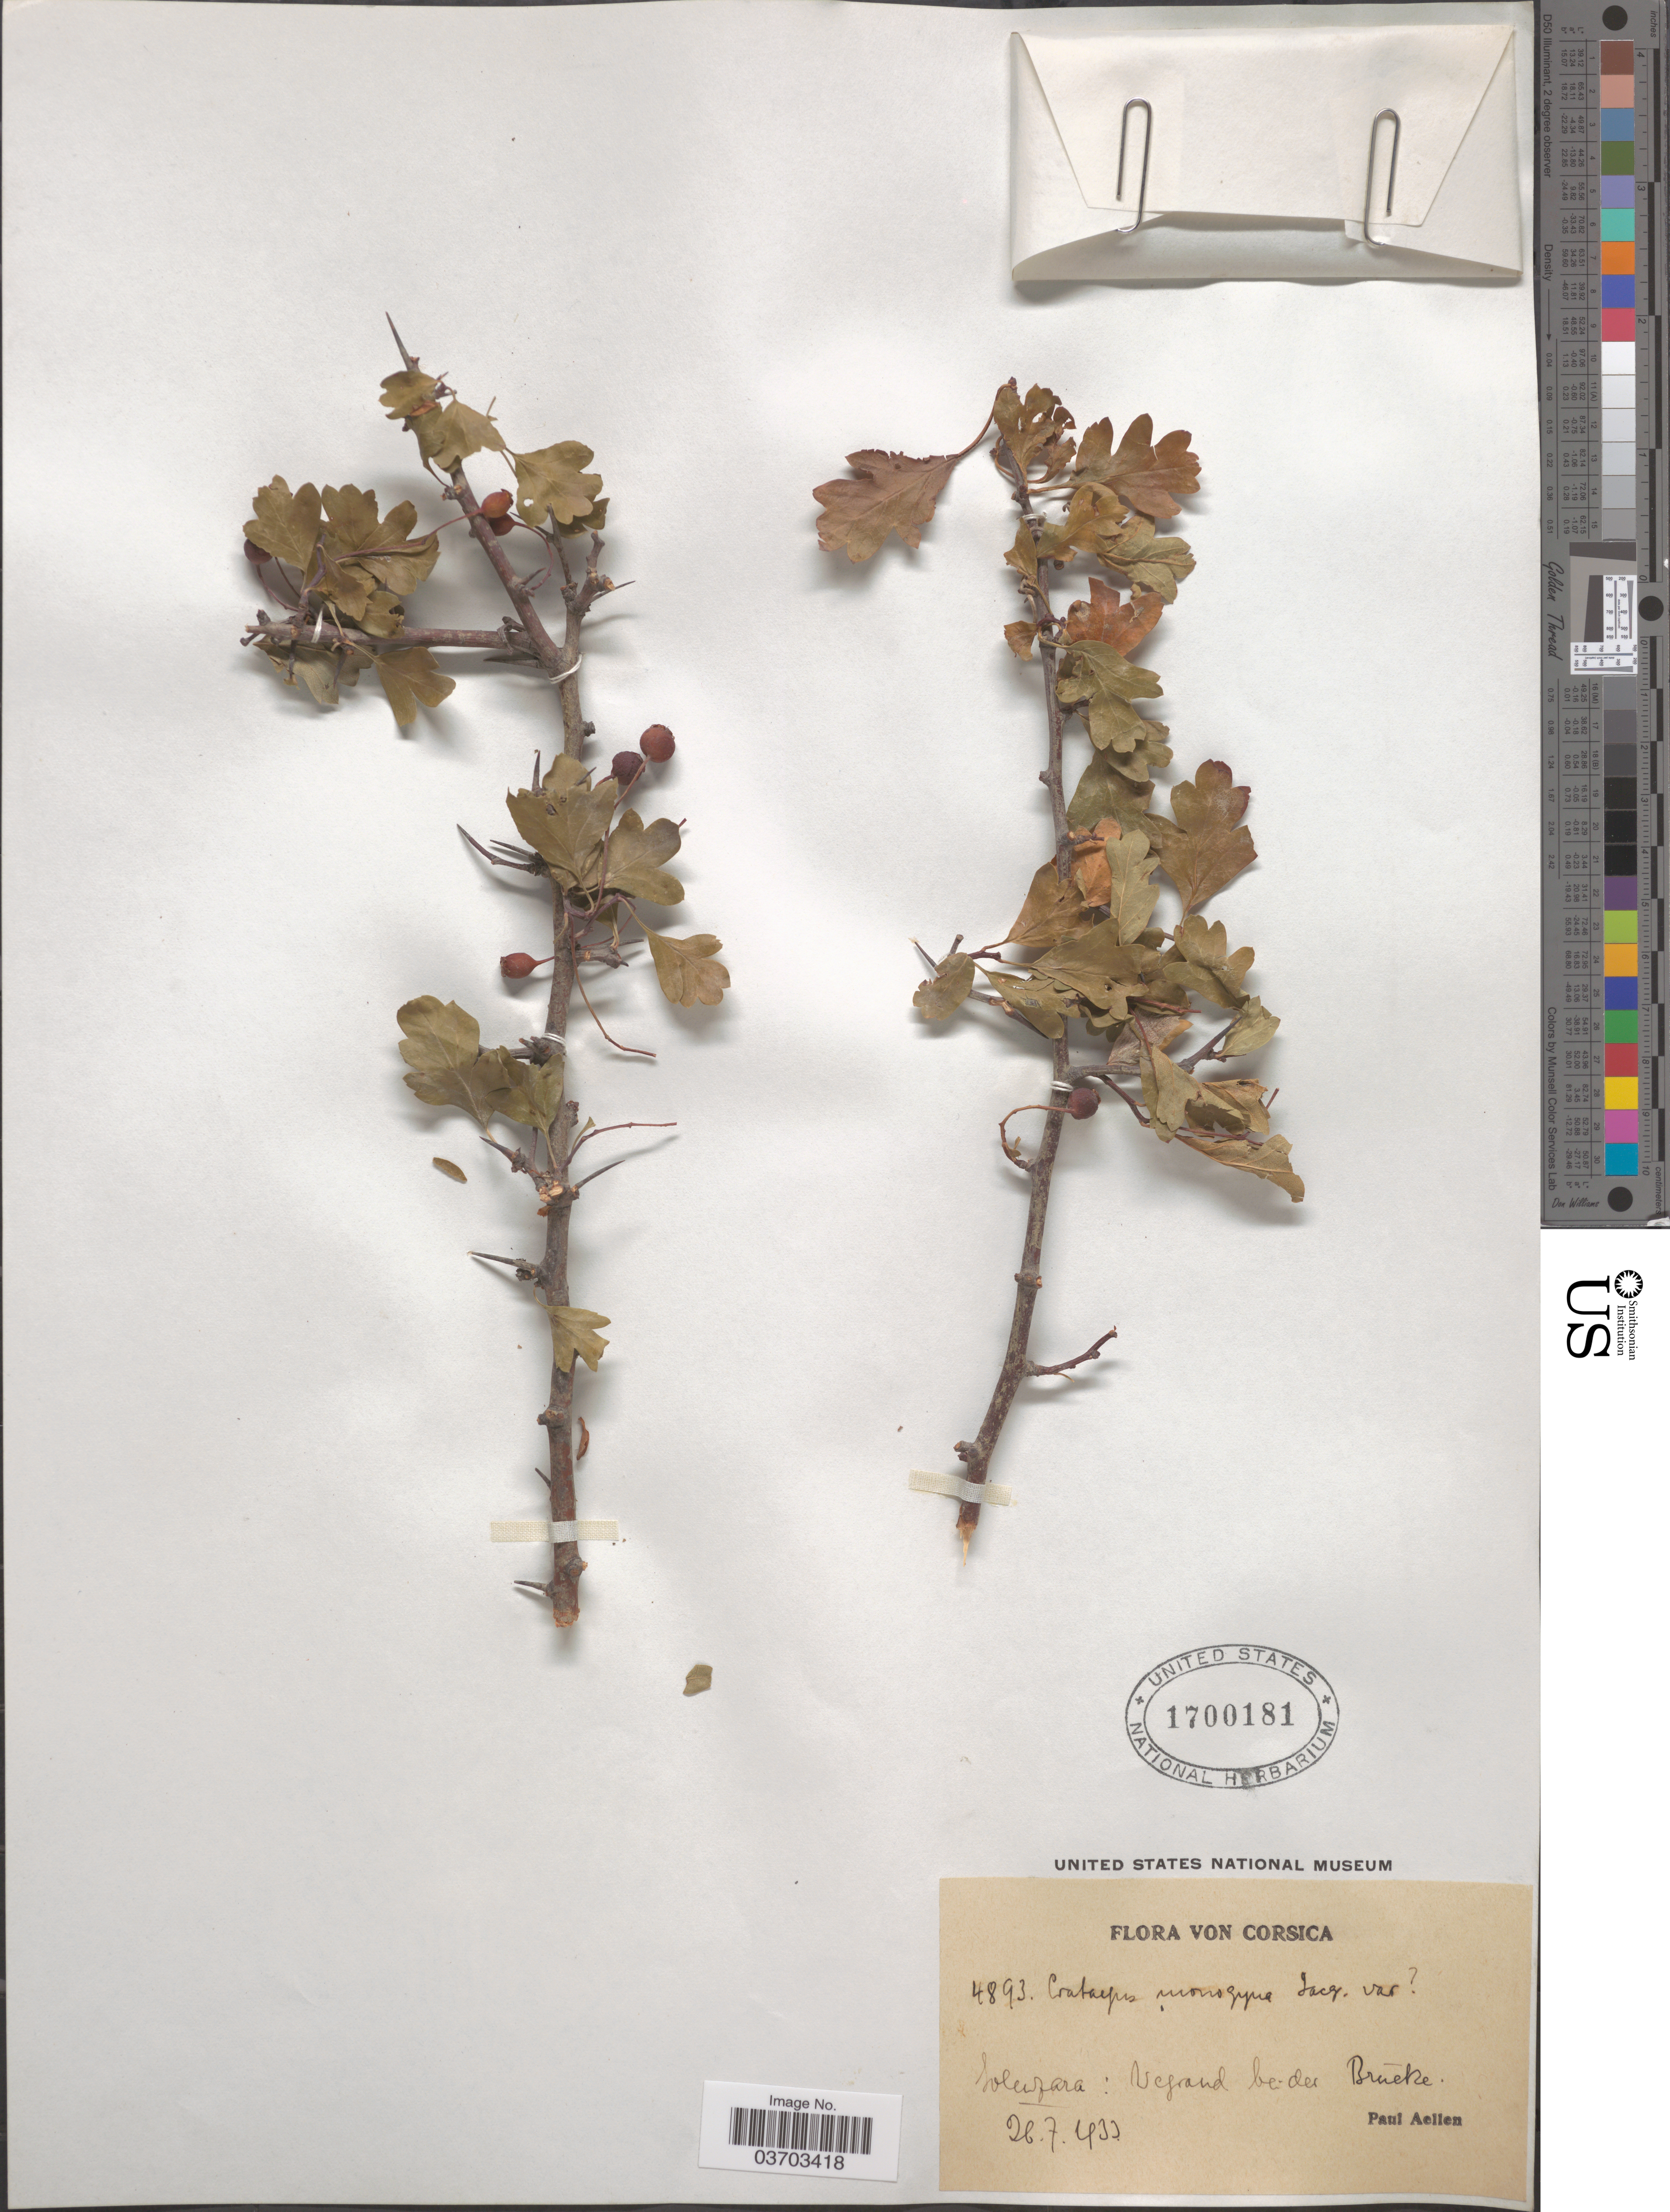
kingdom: Plantae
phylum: Tracheophyta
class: Magnoliopsida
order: Rosales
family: Rosaceae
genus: Crataegus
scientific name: Crataegus monogyna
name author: Lindin.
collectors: P. Aellen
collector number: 4893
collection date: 1933-07-26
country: France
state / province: Corsica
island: Corse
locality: Solenzara: Wegrand bei der Brúcke.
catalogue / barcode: US 1700181